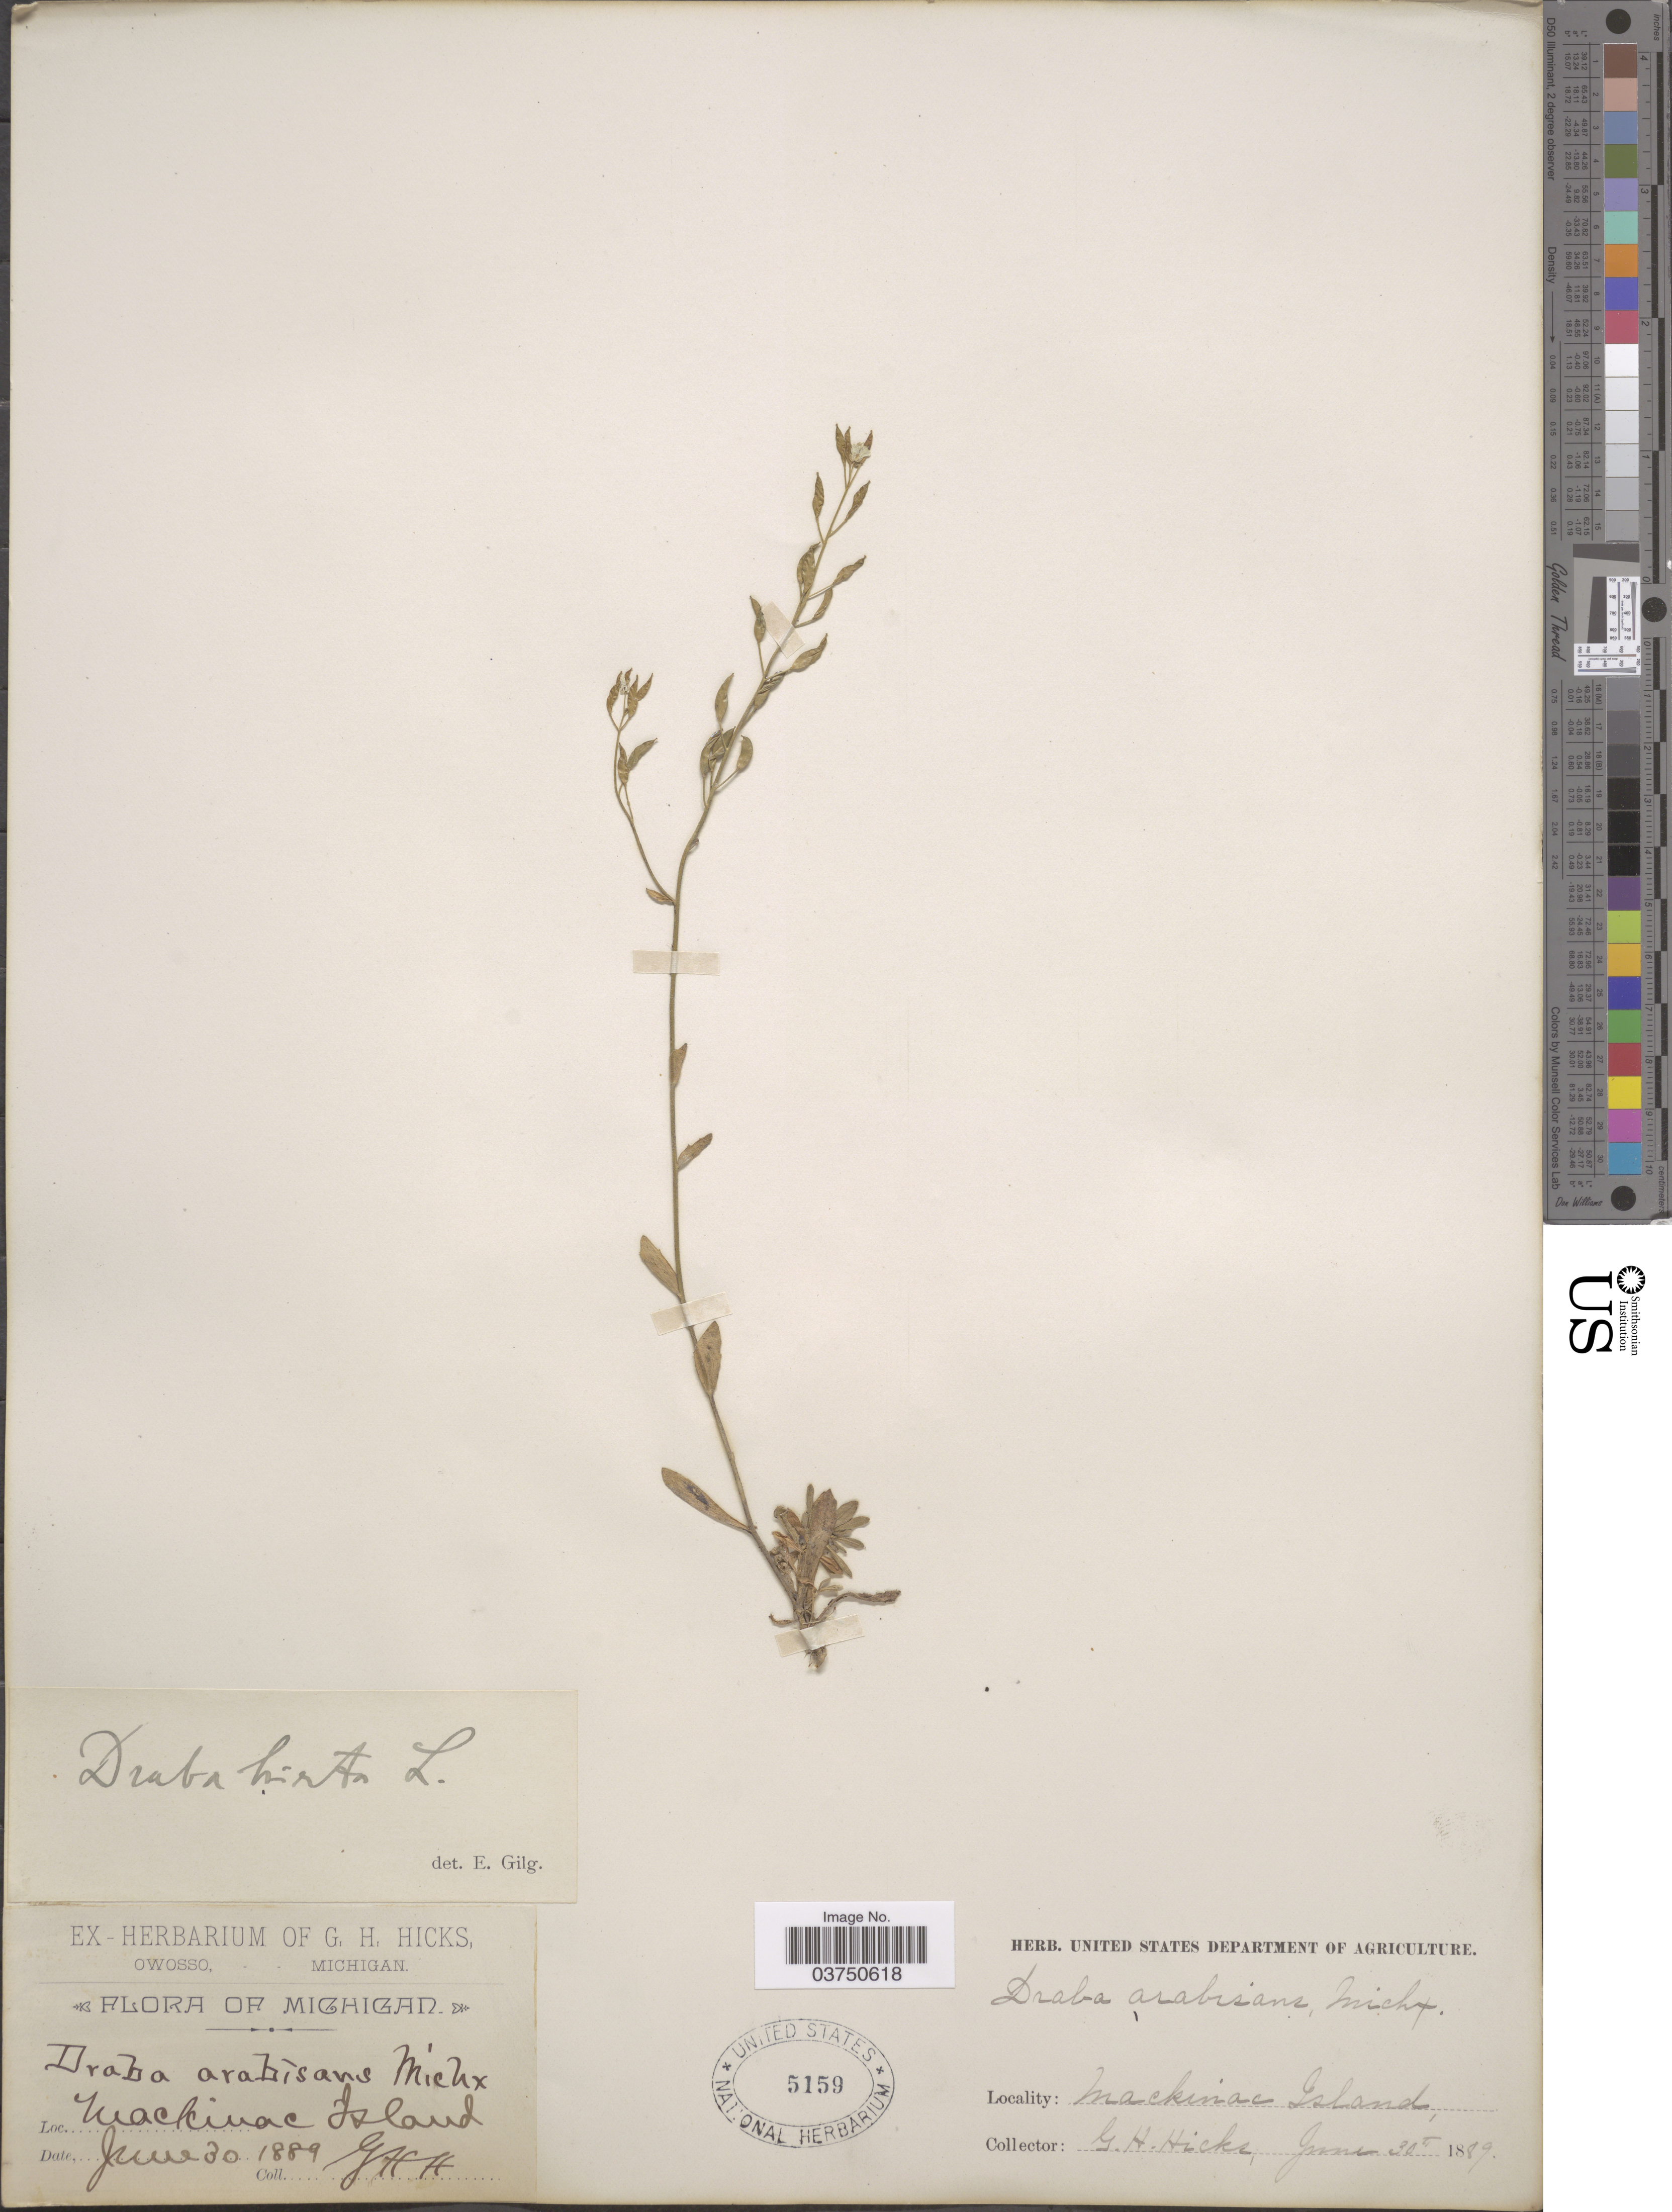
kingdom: Plantae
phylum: Tracheophyta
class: Magnoliopsida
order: Brassicales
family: Brassicaceae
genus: Draba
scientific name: Draba arabisans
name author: Michx.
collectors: G. Hicks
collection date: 1889-06-30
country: United States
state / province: Michigan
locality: Mackinac Island.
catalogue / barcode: US 5159